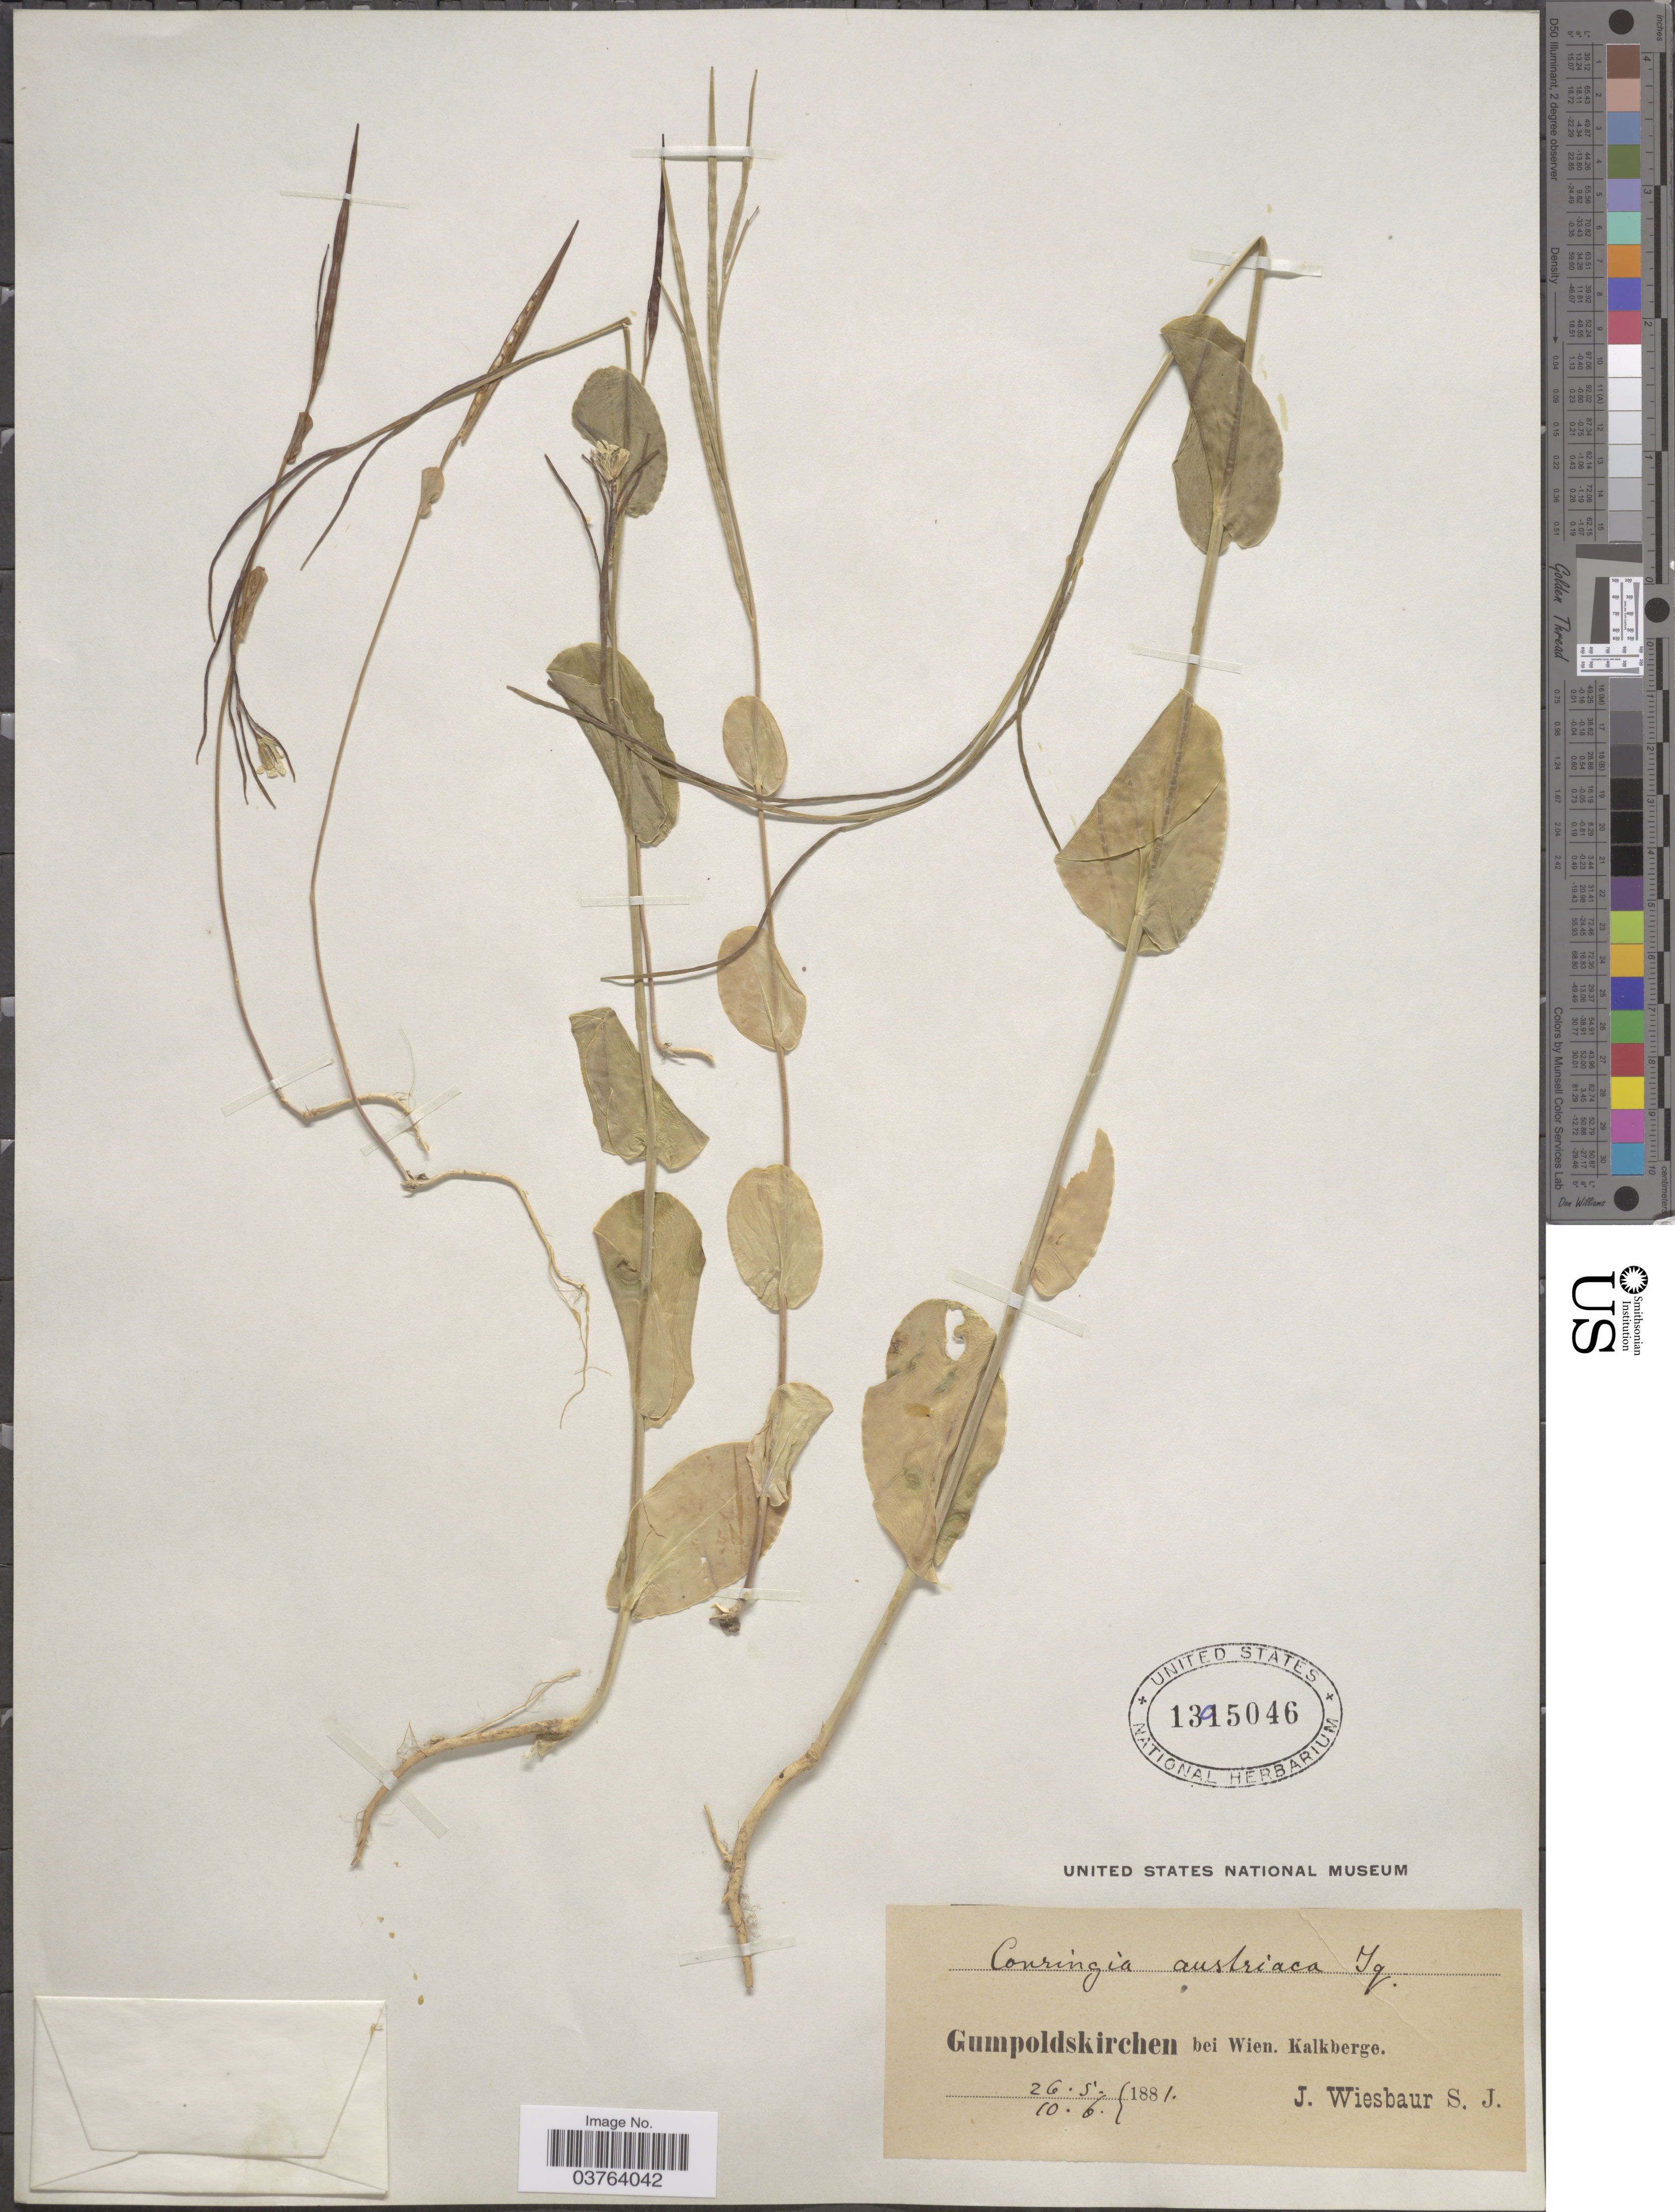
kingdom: Plantae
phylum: Tracheophyta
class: Magnoliopsida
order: Brassicales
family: Brassicaceae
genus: Conringia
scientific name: Conringia austriaca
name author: (Jacq.) Sweet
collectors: J. Wiesbaur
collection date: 1881-05-26/1881-06-10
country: Austria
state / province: Wien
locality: Gumpoldskirchen bei Wien. Kalkberge.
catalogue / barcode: US 1395046